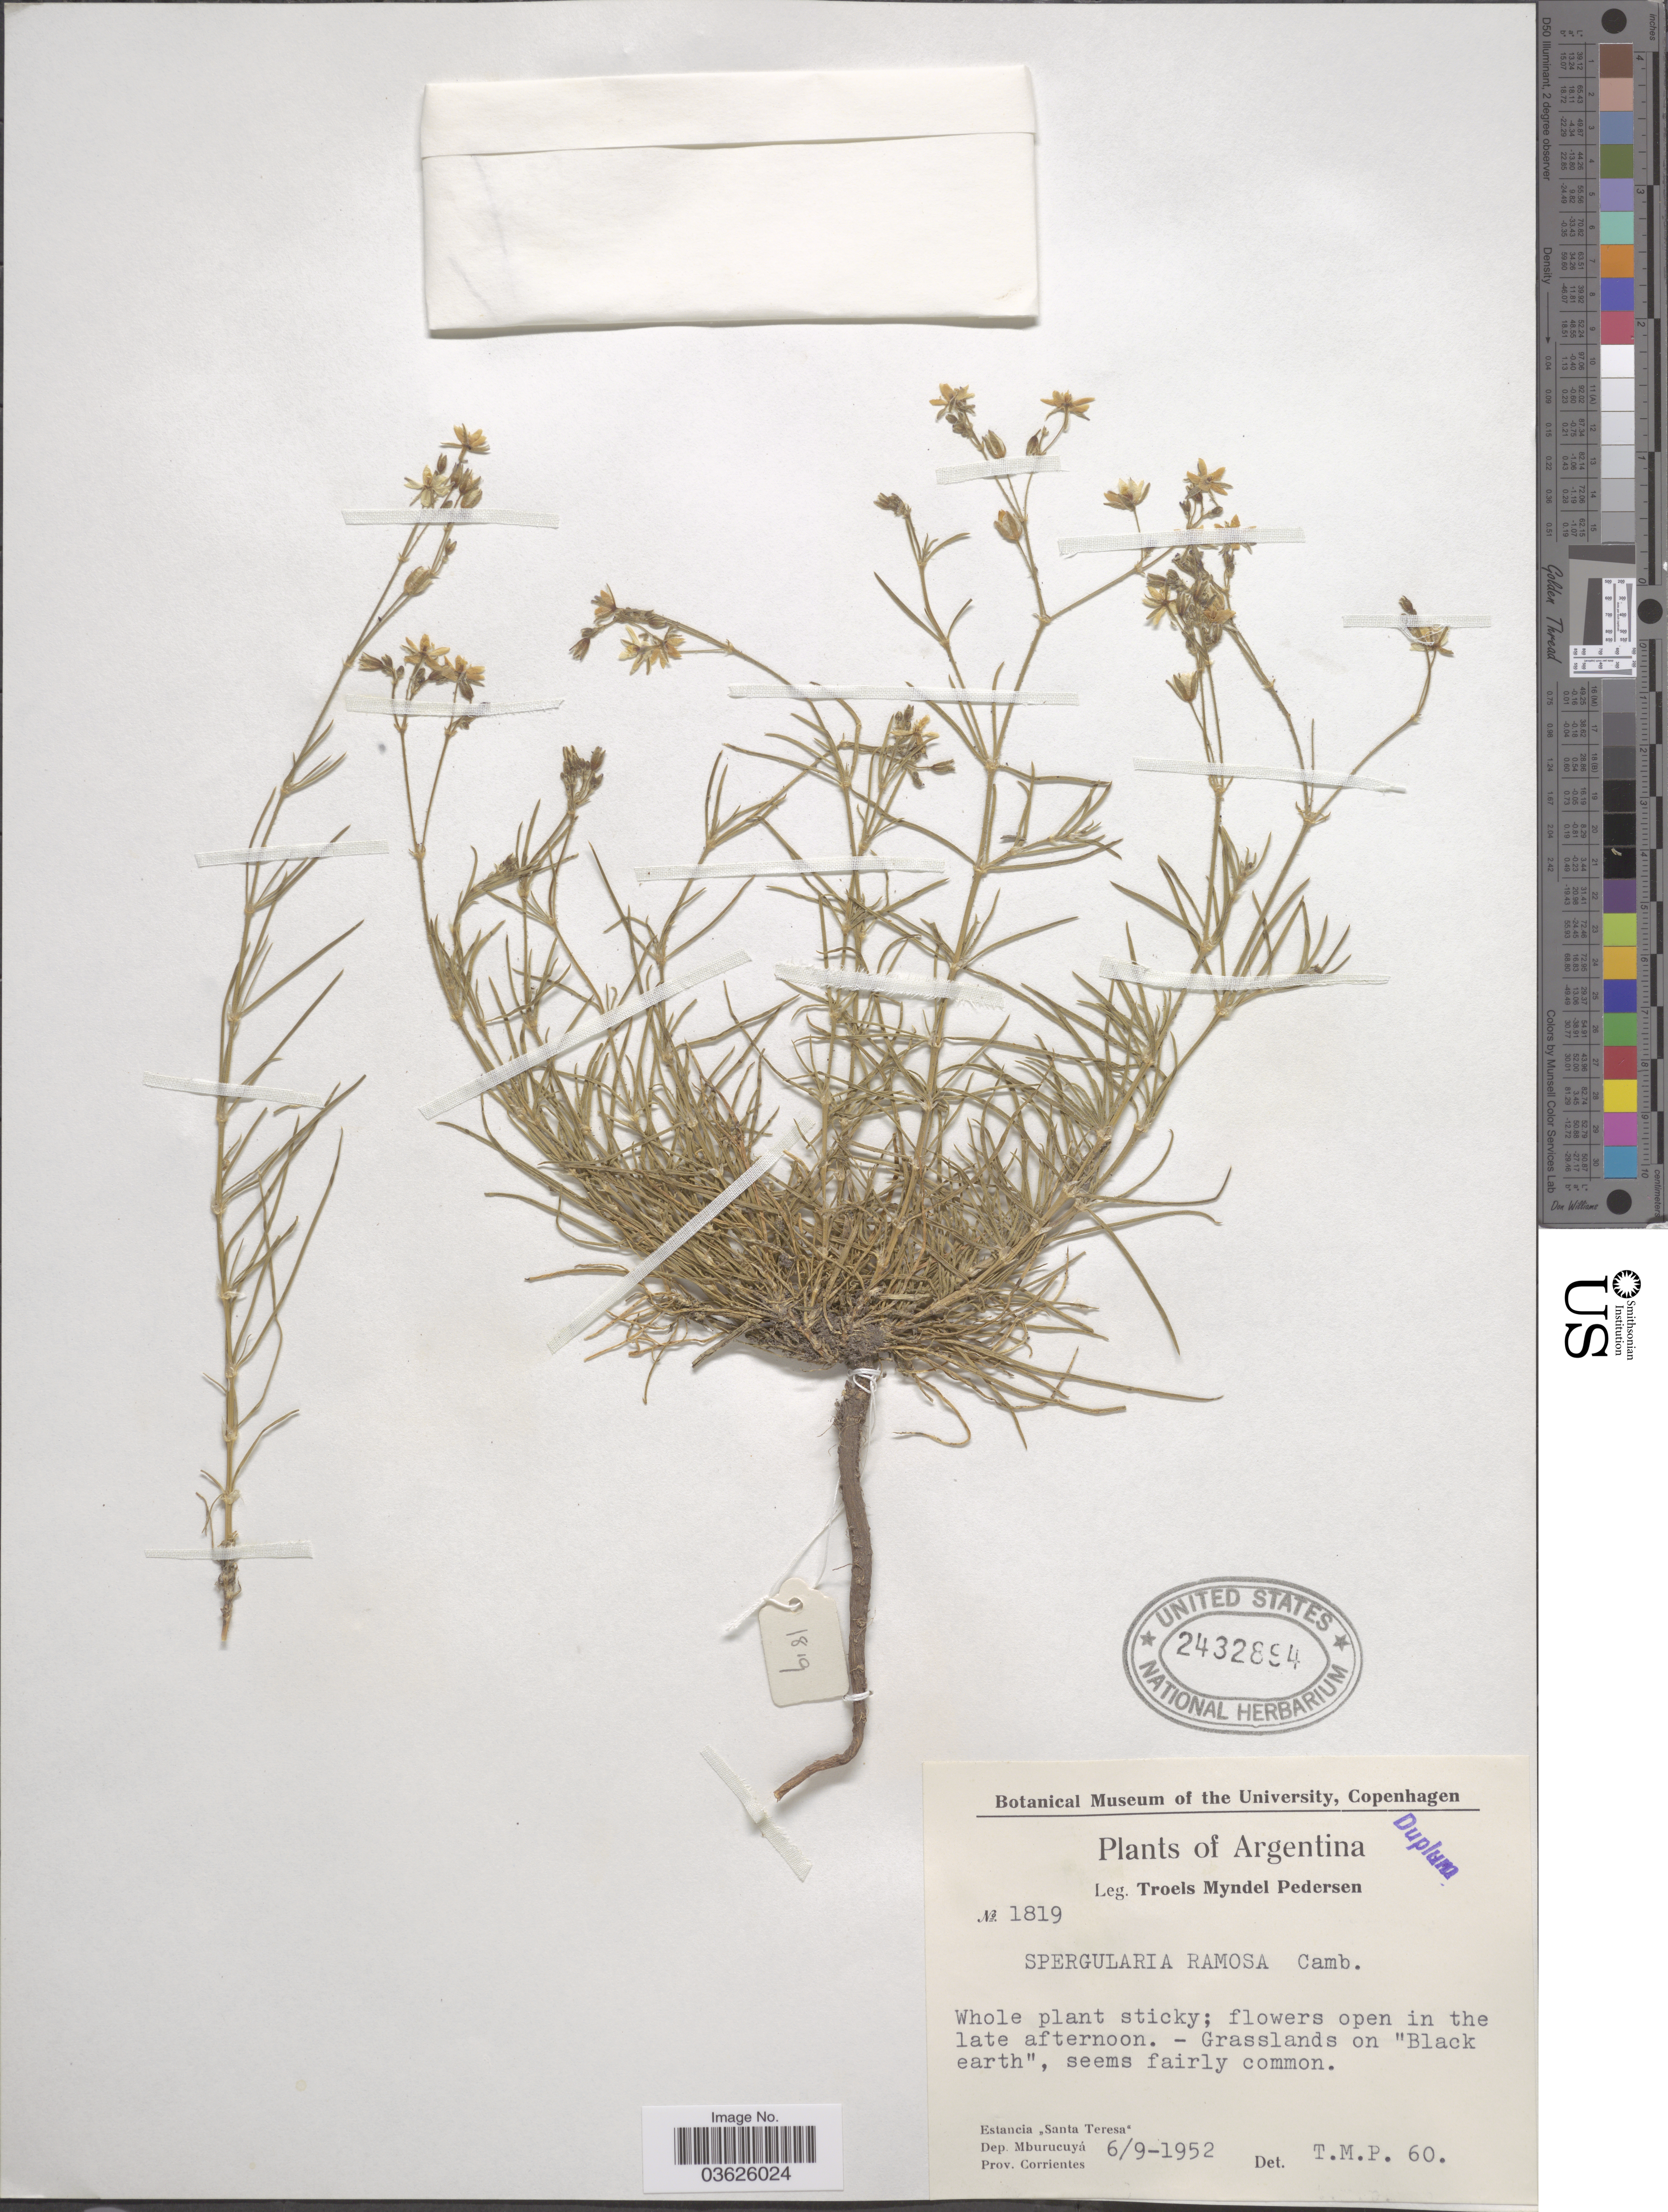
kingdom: Plantae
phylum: Tracheophyta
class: Magnoliopsida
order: Caryophyllales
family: Caryophyllaceae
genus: Spergularia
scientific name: Spergularia ramosa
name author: Cambess.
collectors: T. Pederson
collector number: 1819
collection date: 1952-09-06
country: Argentina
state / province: Corrientes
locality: Estancia "Santa Teresa". Dep. Mburucuyá.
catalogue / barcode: US 2432894